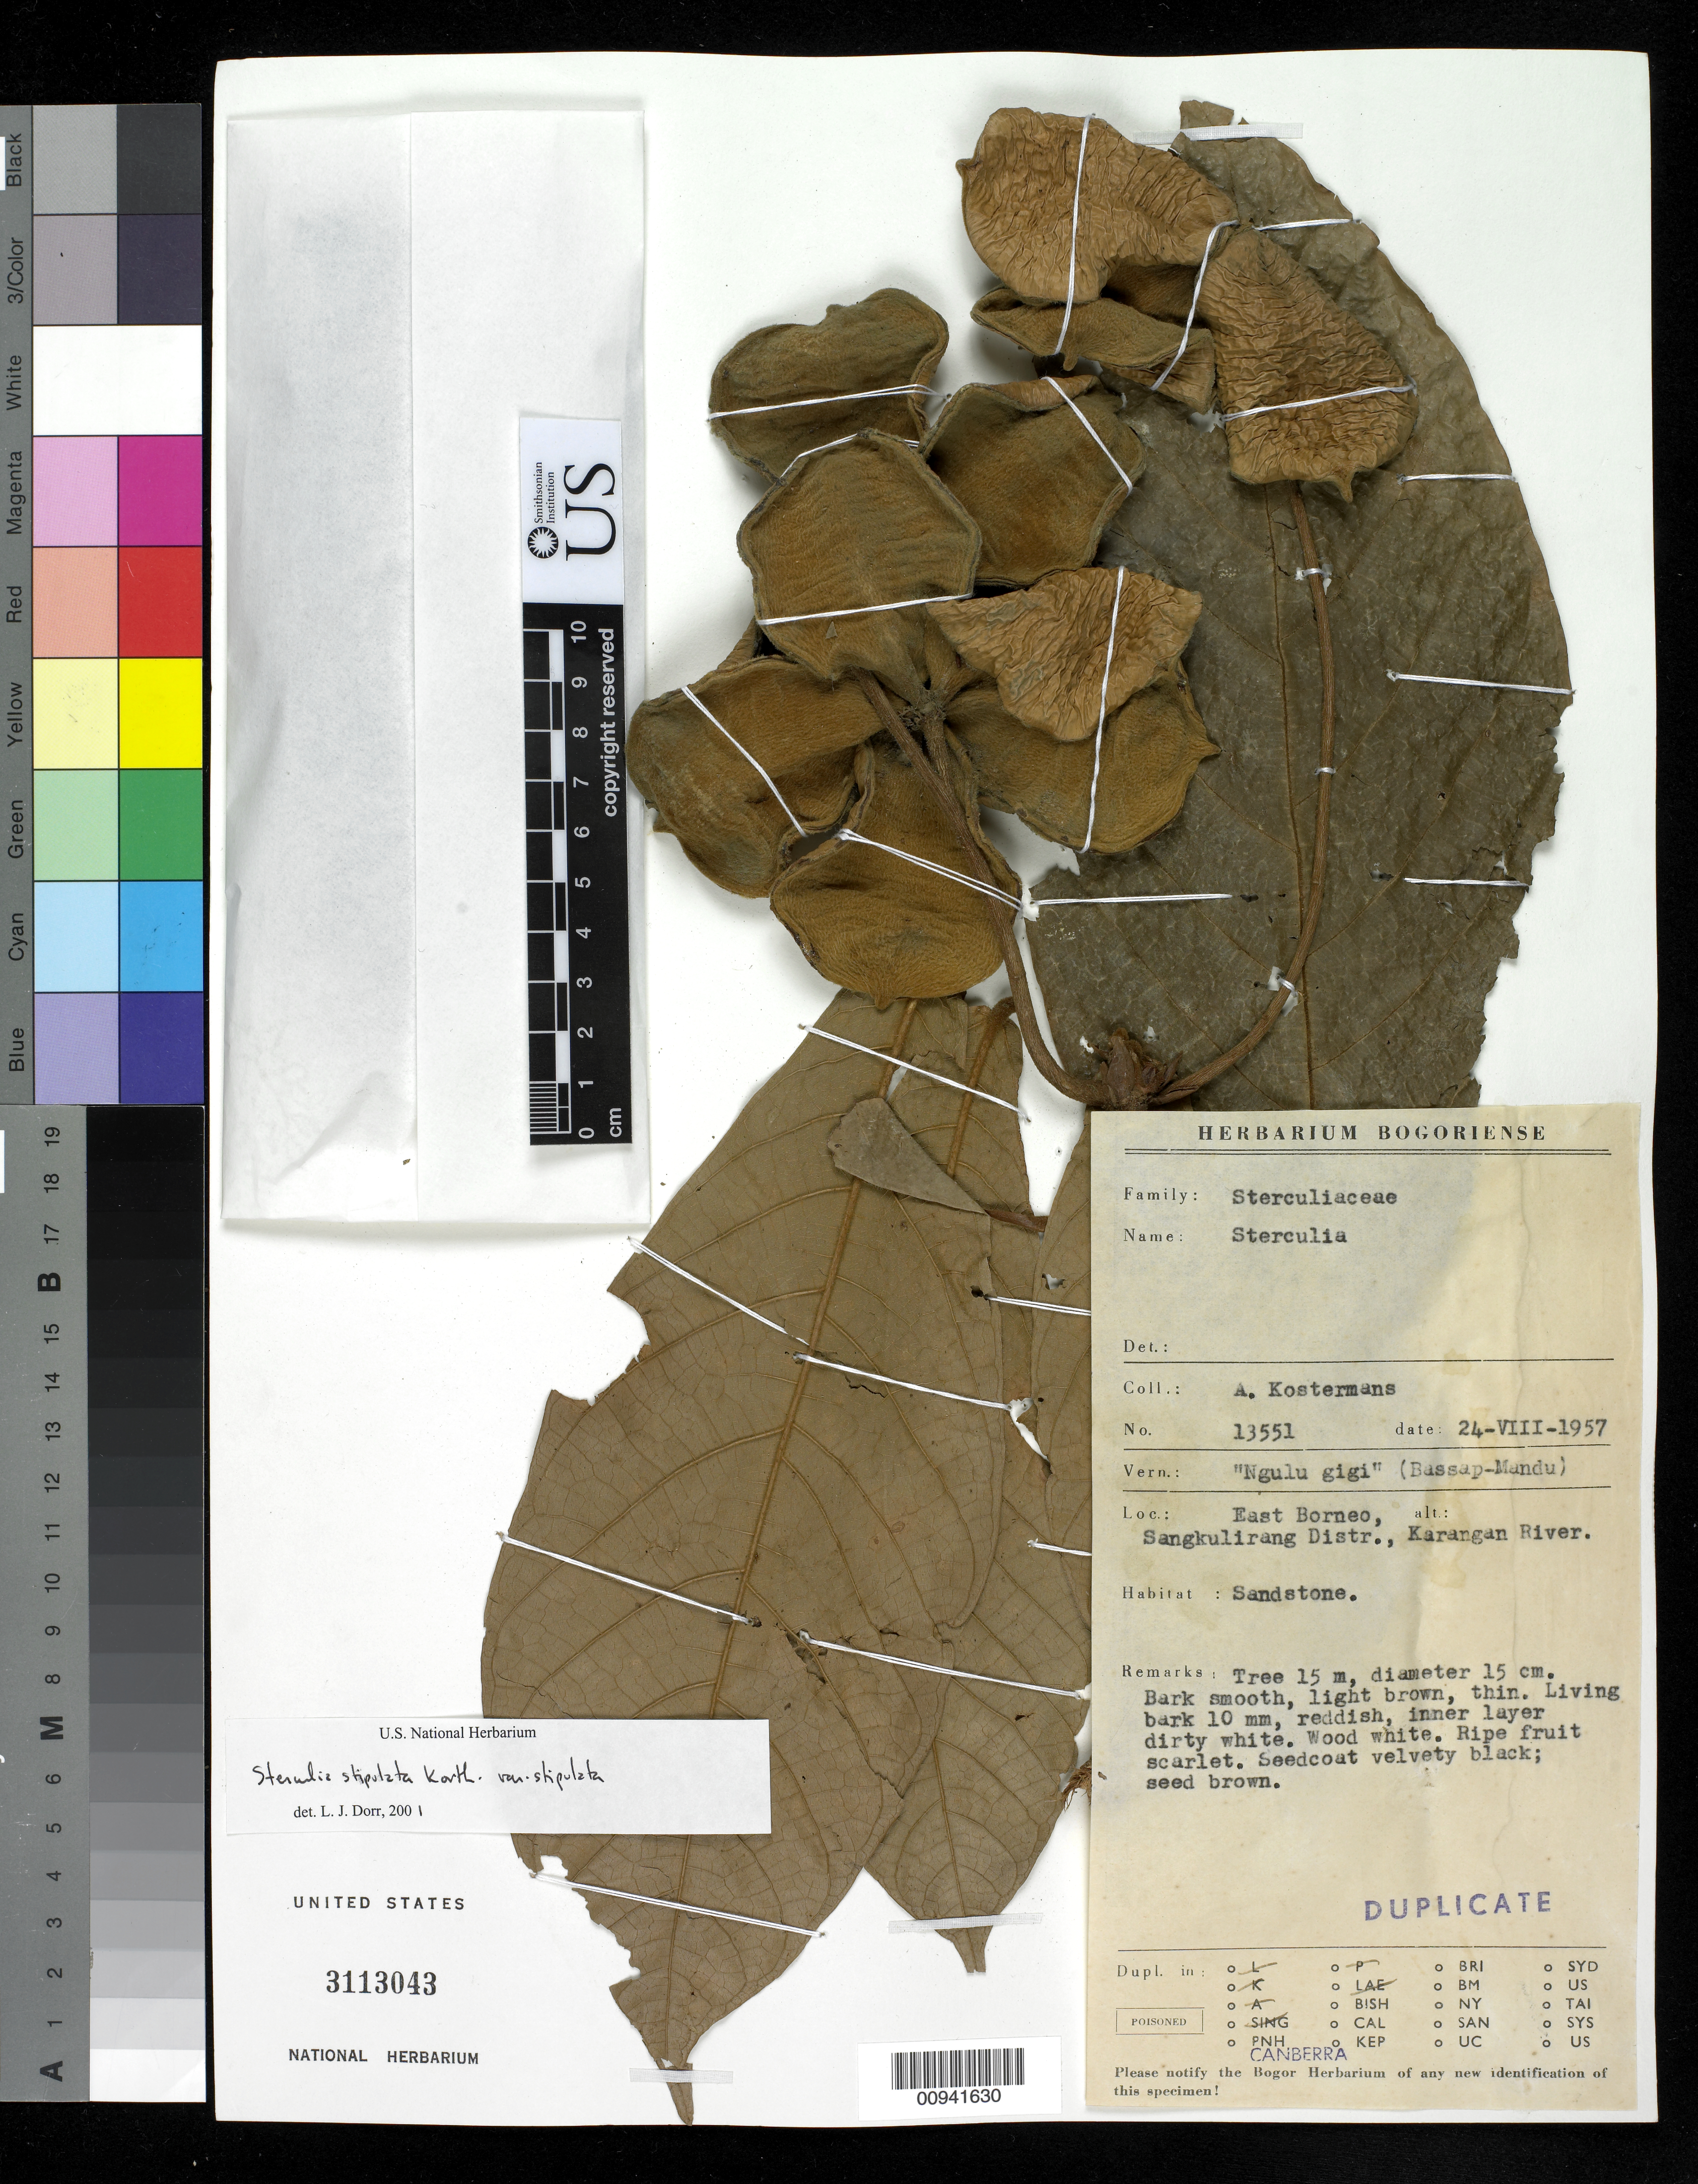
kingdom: Plantae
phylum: Tracheophyta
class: Magnoliopsida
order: Malvales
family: Malvaceae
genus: Sterculia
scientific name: Sterculia stipulata var. stipulata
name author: Korth.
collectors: A. J. G. Kostermans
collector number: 13551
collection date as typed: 24 Aug 1957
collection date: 1957-08-24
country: Malaysia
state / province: Sabah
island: Borneo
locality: East Borneo, Sangkulireang Distr., Karangan River.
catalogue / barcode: US 3113043